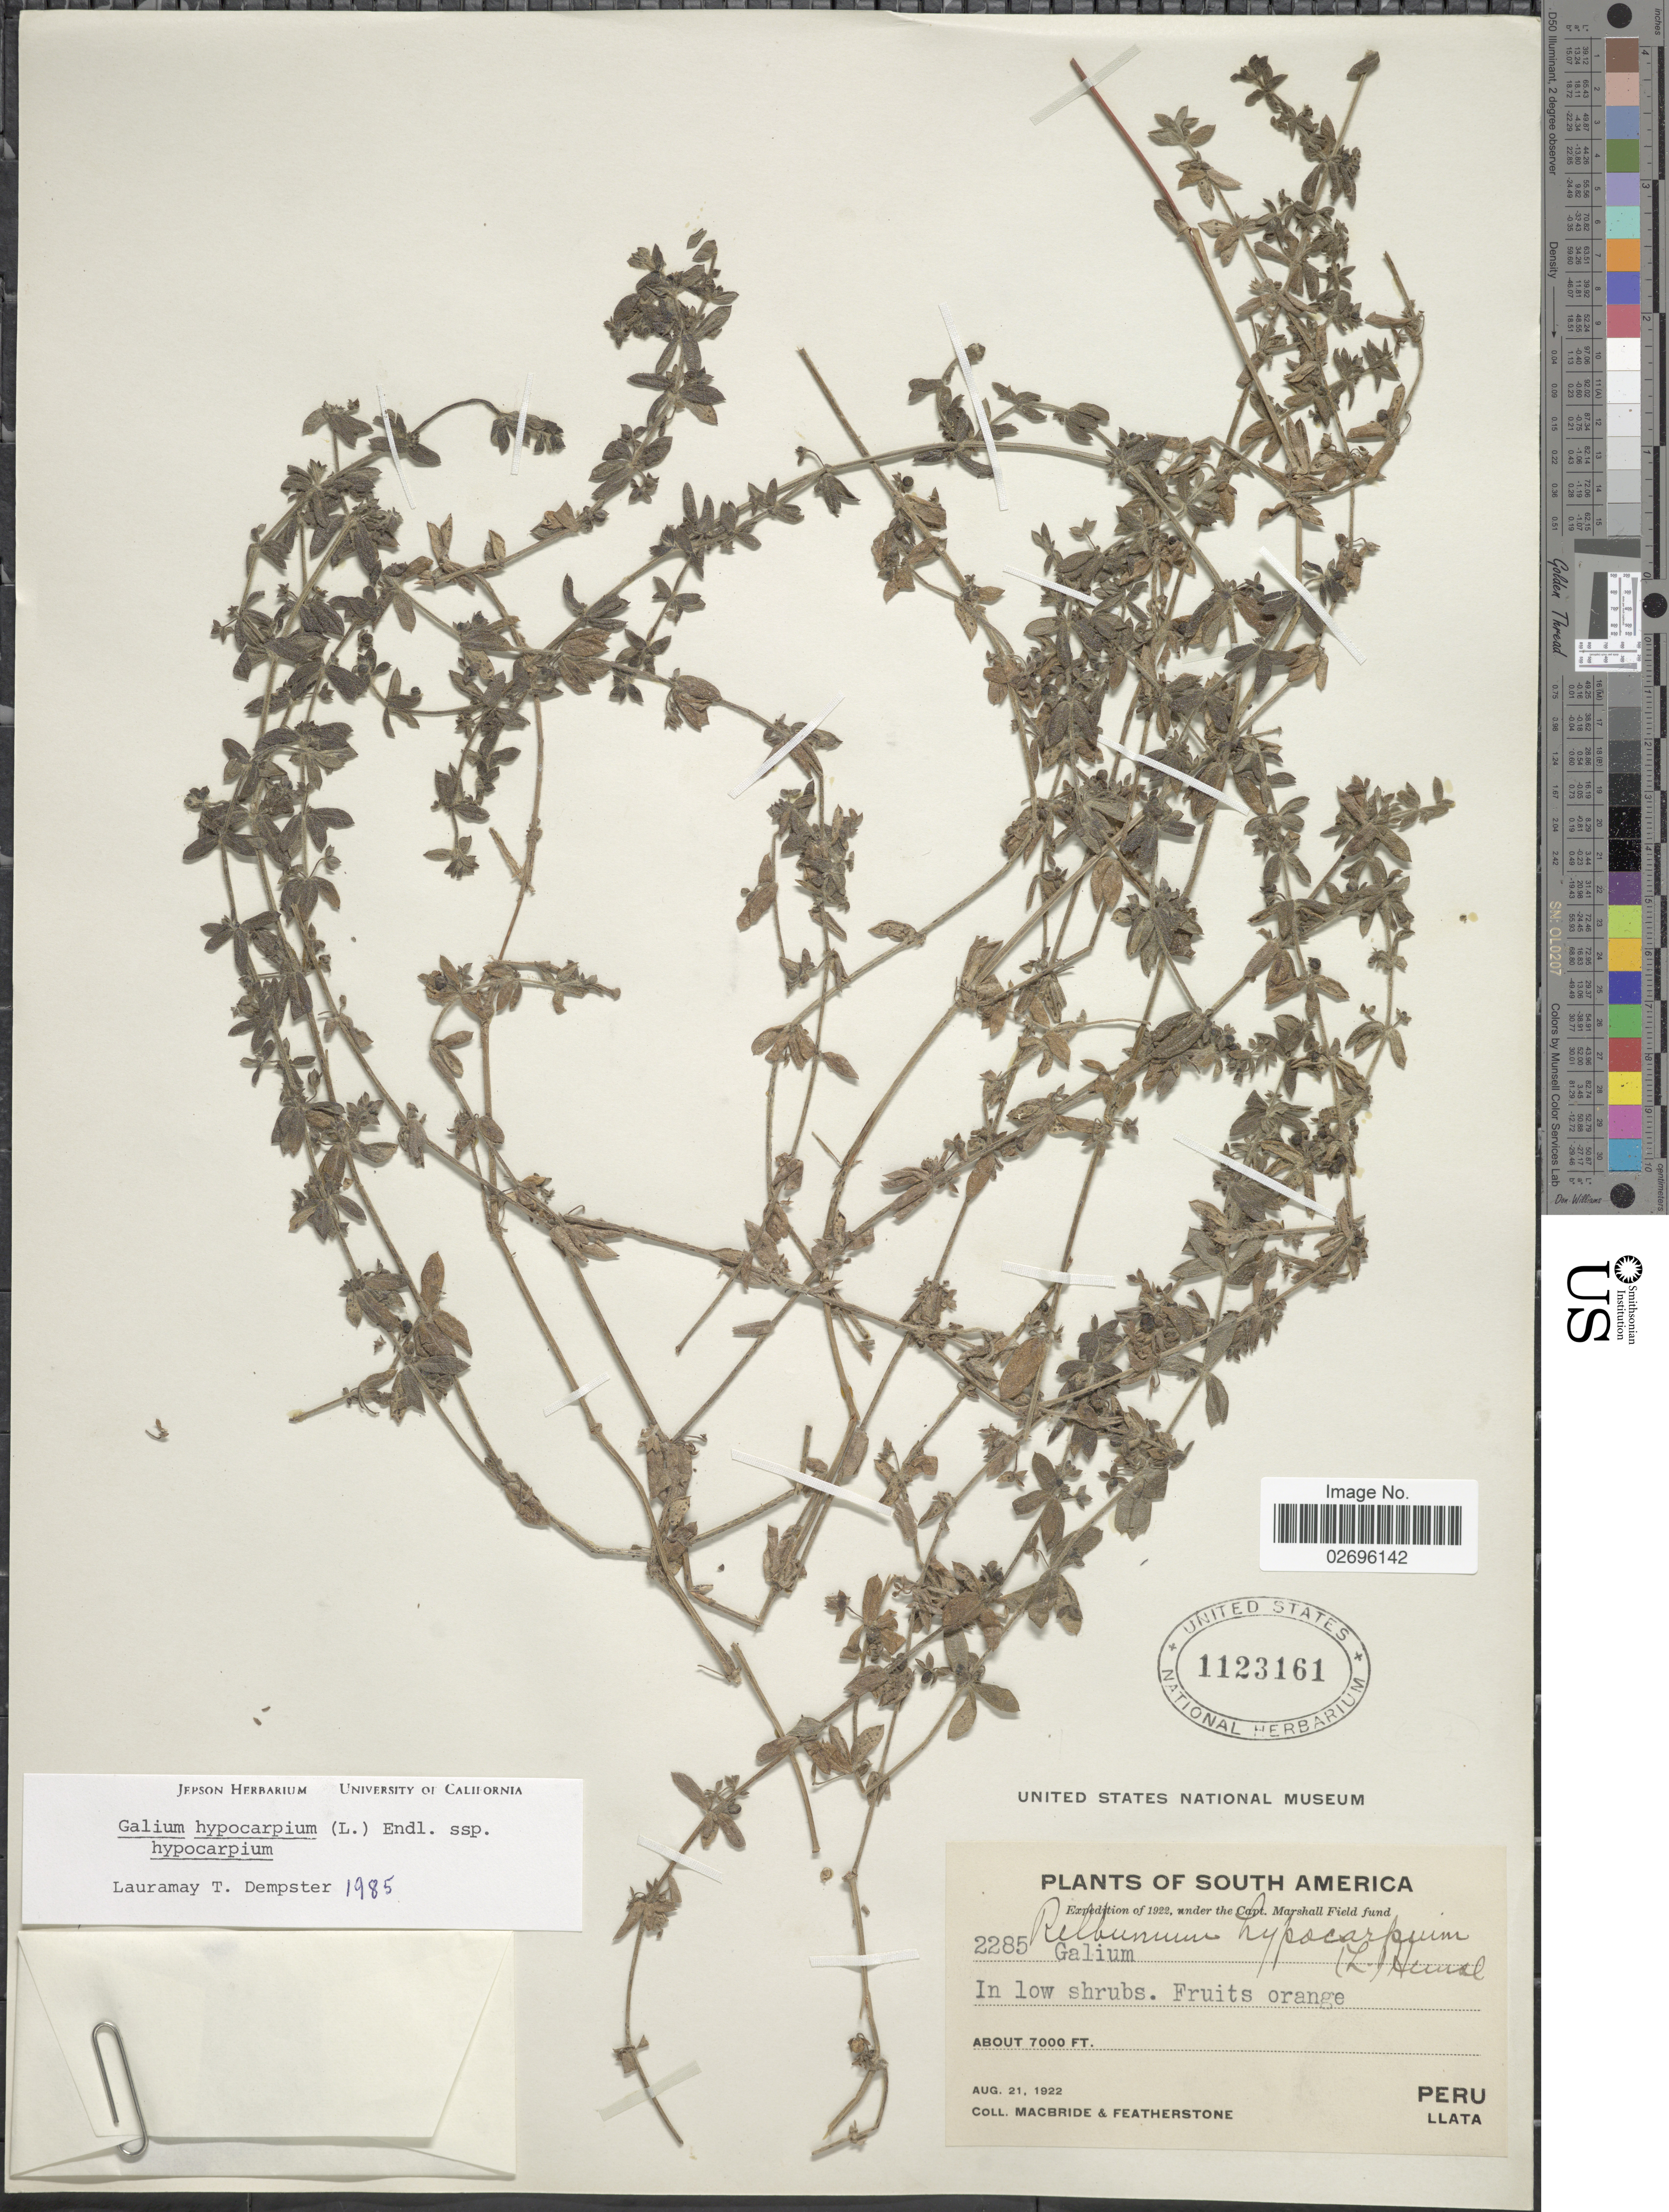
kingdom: Plantae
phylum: Tracheophyta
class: Magnoliopsida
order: Gentianales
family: Rubiaceae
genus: Galium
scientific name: Galium hypocarpium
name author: (L.) Endl. ex Griseb.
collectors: Macbride, -- & -. Featherstone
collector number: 2285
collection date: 1922-08-21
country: Peru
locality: In low shrubs. Llata.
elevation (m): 2134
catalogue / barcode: US 1123161